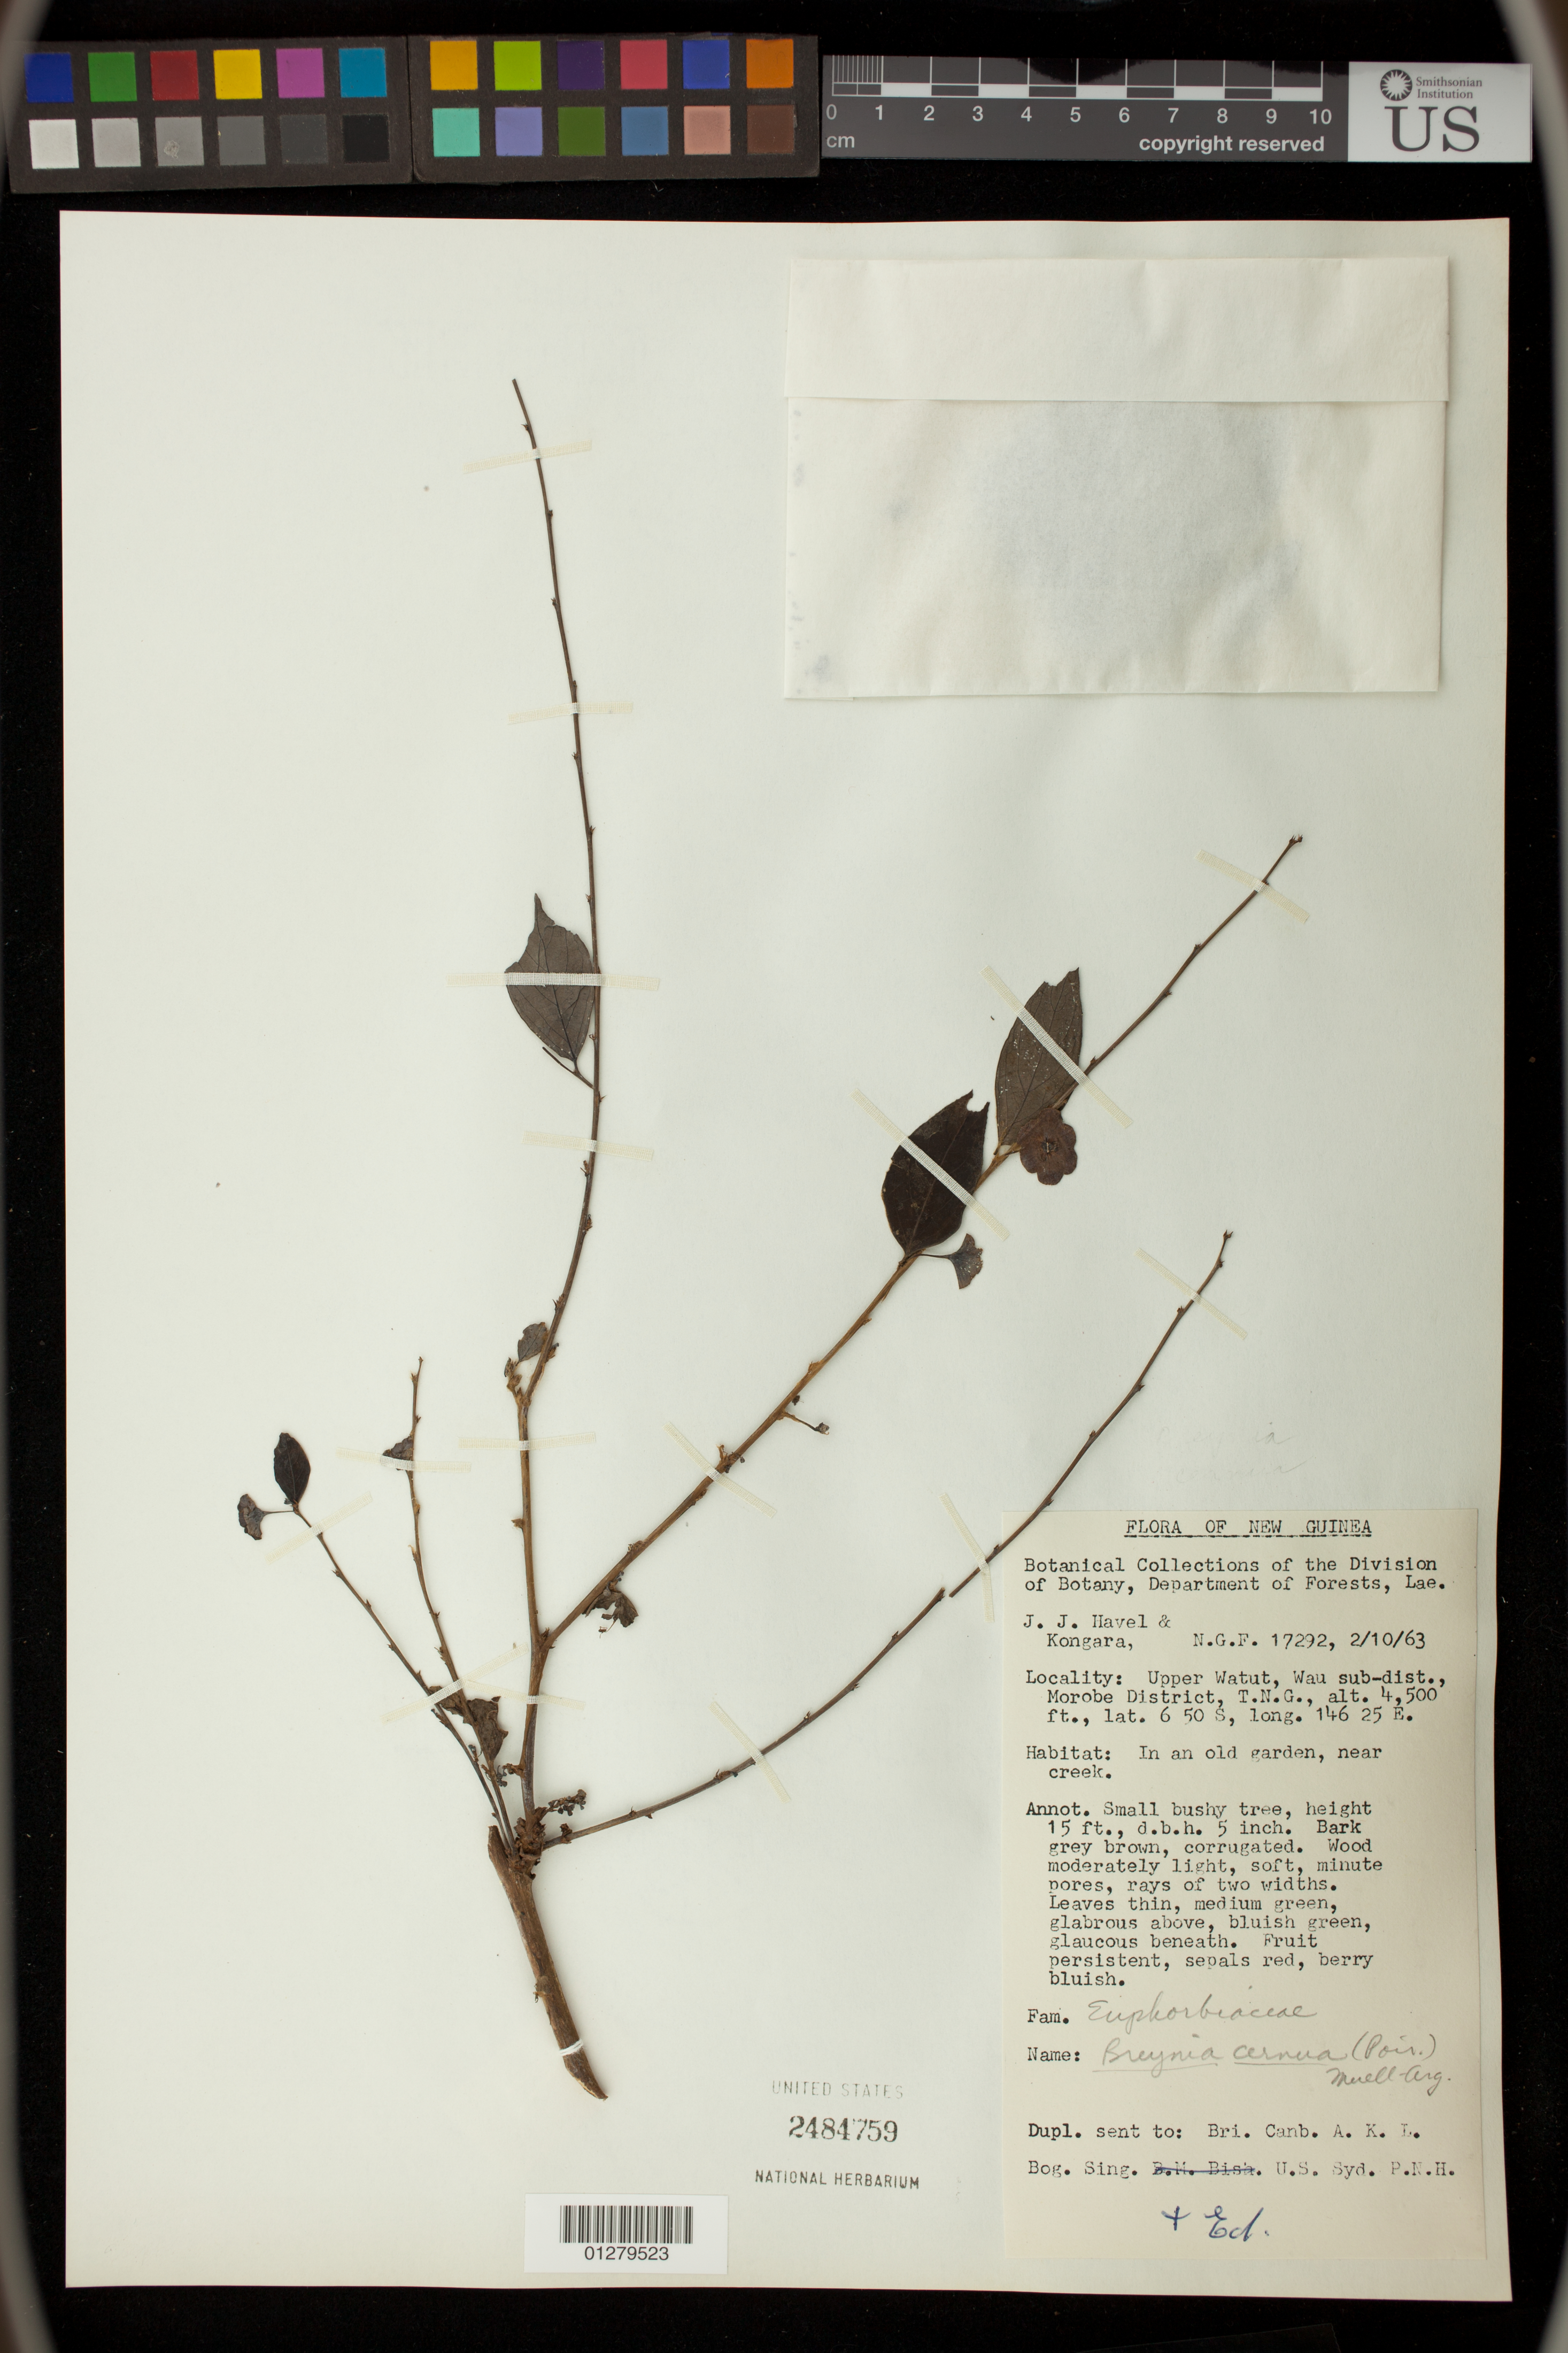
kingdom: Plantae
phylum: Tracheophyta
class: Magnoliopsida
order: Malpighiales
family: Phyllanthaceae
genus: Phyllanthus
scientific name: Phyllanthus cernuus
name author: Poir.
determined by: Wagner, W. L., (BOT), Smithsonian Institution - National Museum of Natural History (UNITED STATES)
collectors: J. Havel & -. Kongara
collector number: NGF 17292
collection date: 1963-10-02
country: Papua New Guinea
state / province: Morobe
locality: Upper Watut, Wau sub-dist., T.N.G.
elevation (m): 1372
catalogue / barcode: US 2484759